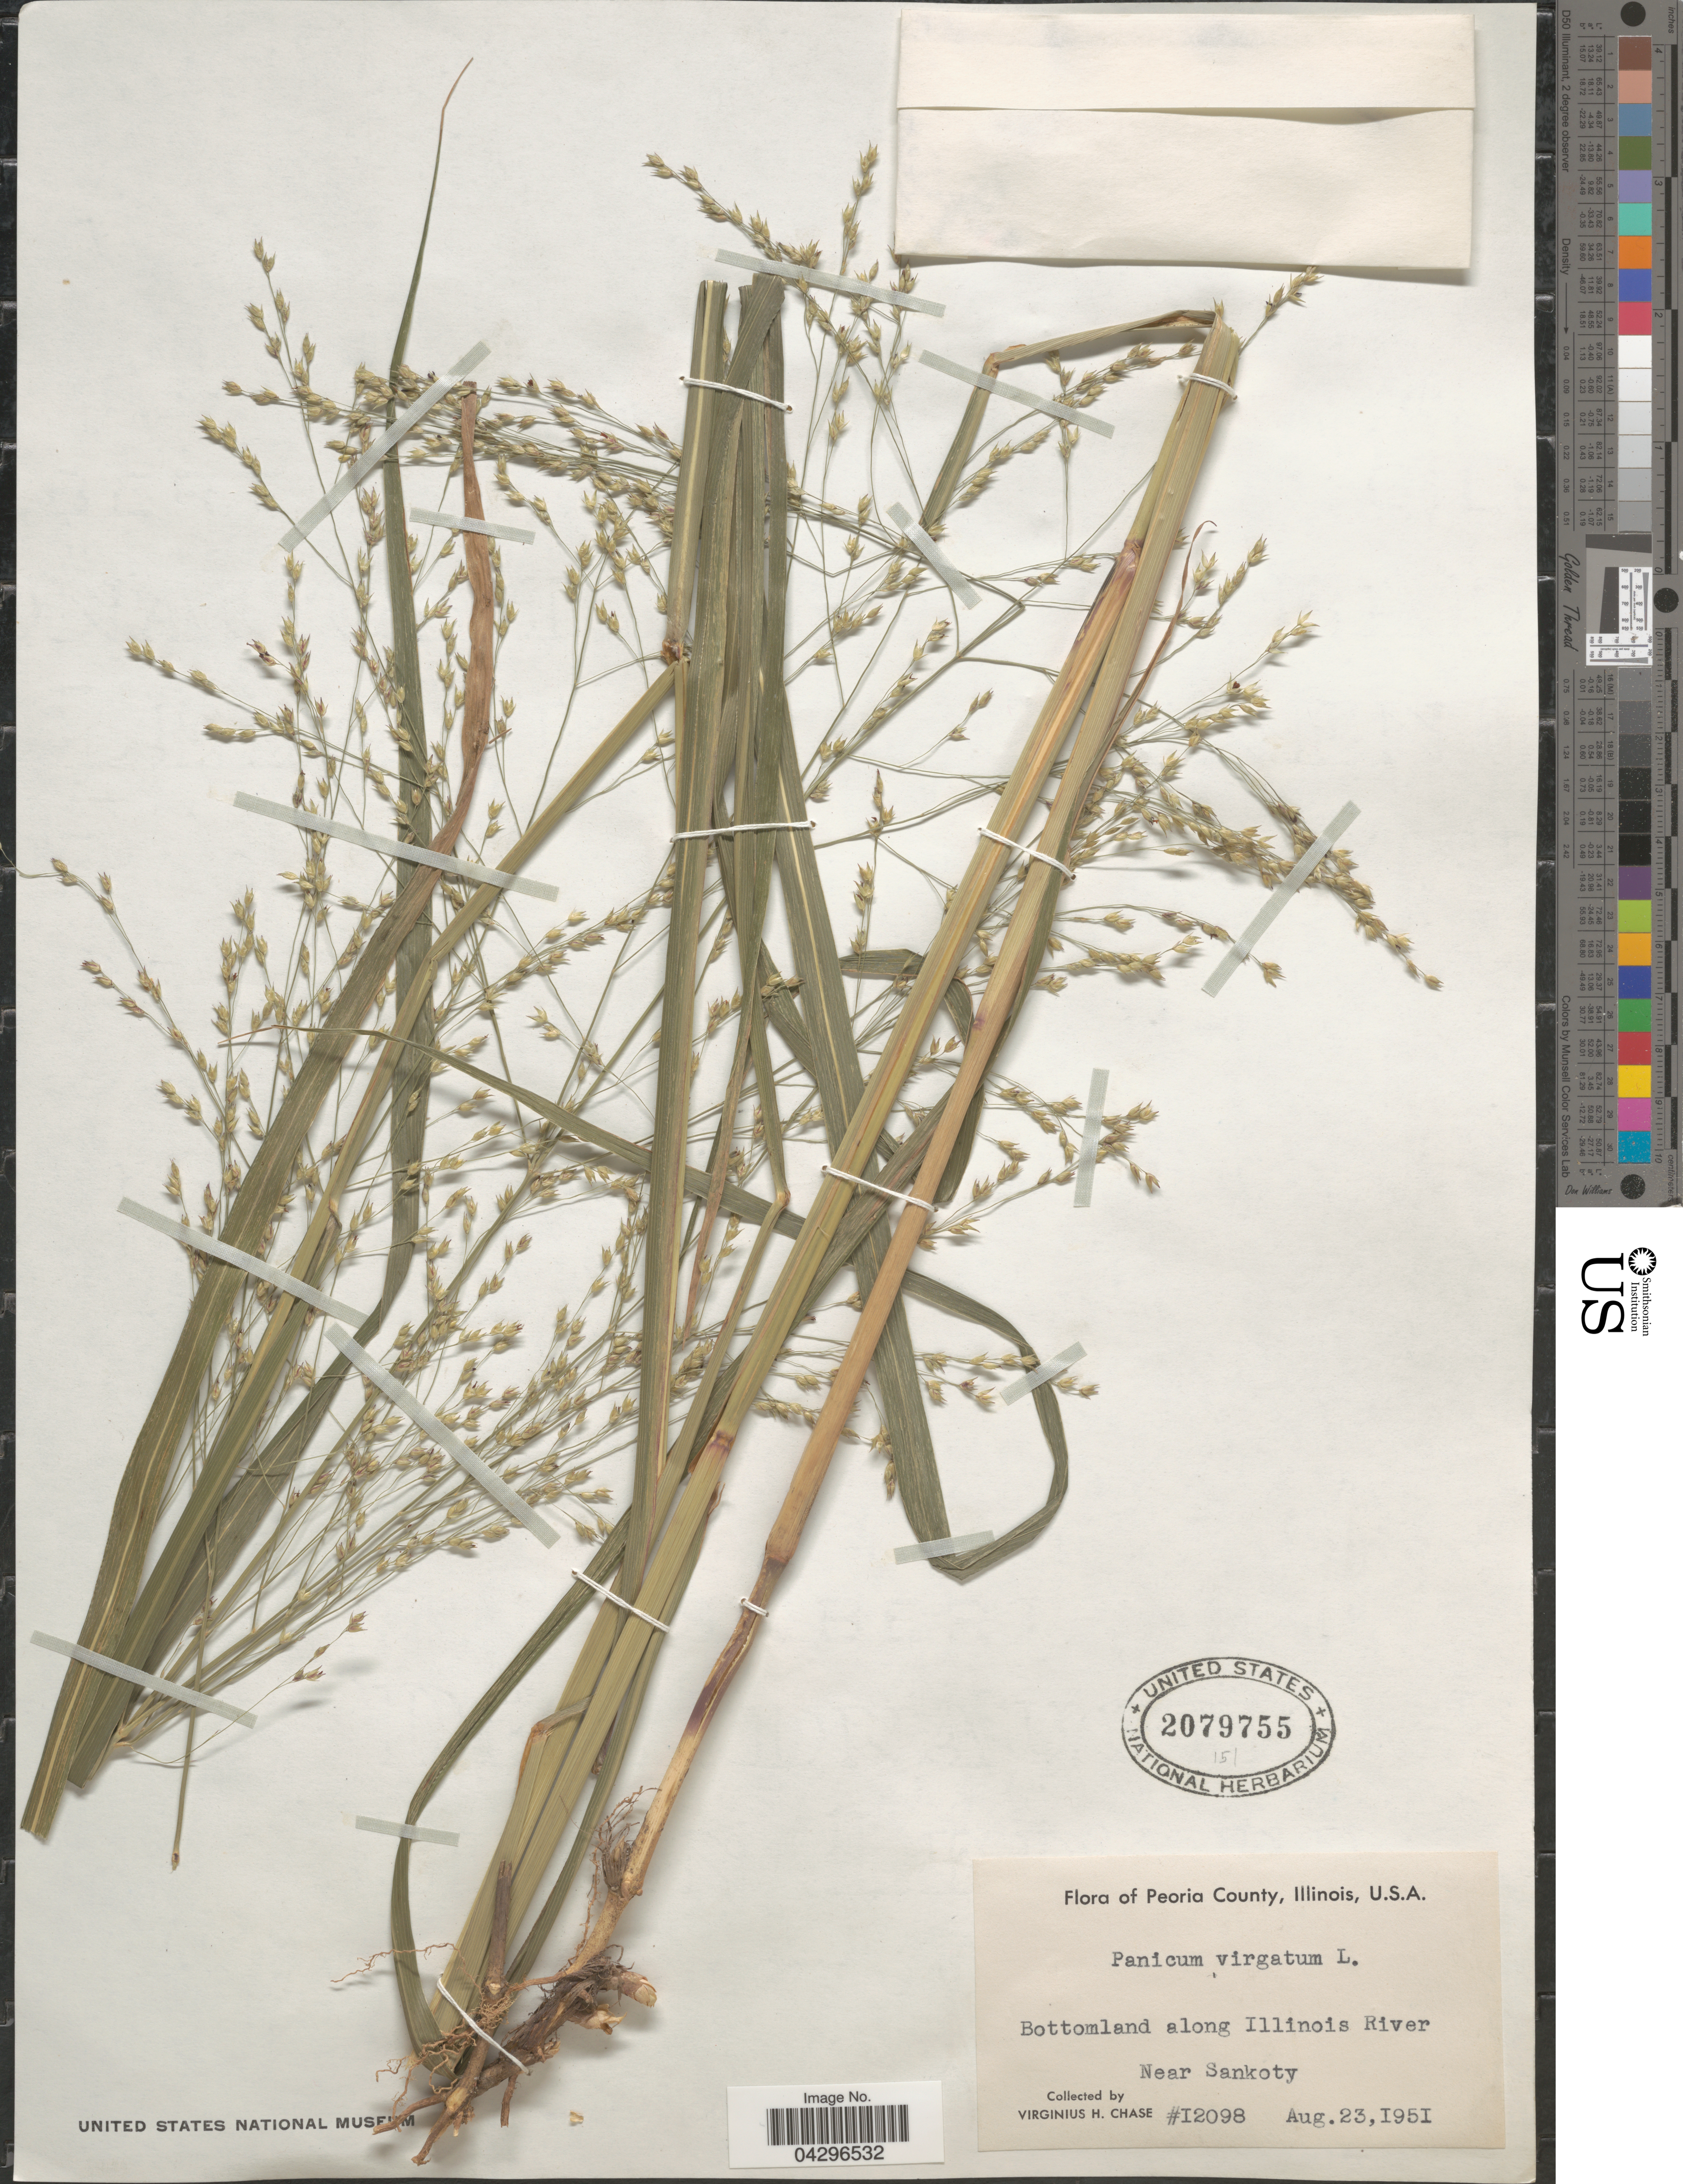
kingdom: Plantae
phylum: Tracheophyta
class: Liliopsida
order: Poales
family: Poaceae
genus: Panicum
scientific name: Panicum virgatum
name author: L.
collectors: V. H. Chase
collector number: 12098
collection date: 1951-08-23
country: United States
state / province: Illinois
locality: Peoria County. Bottomland along Illinois River near Sankoty.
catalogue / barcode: US 2079755